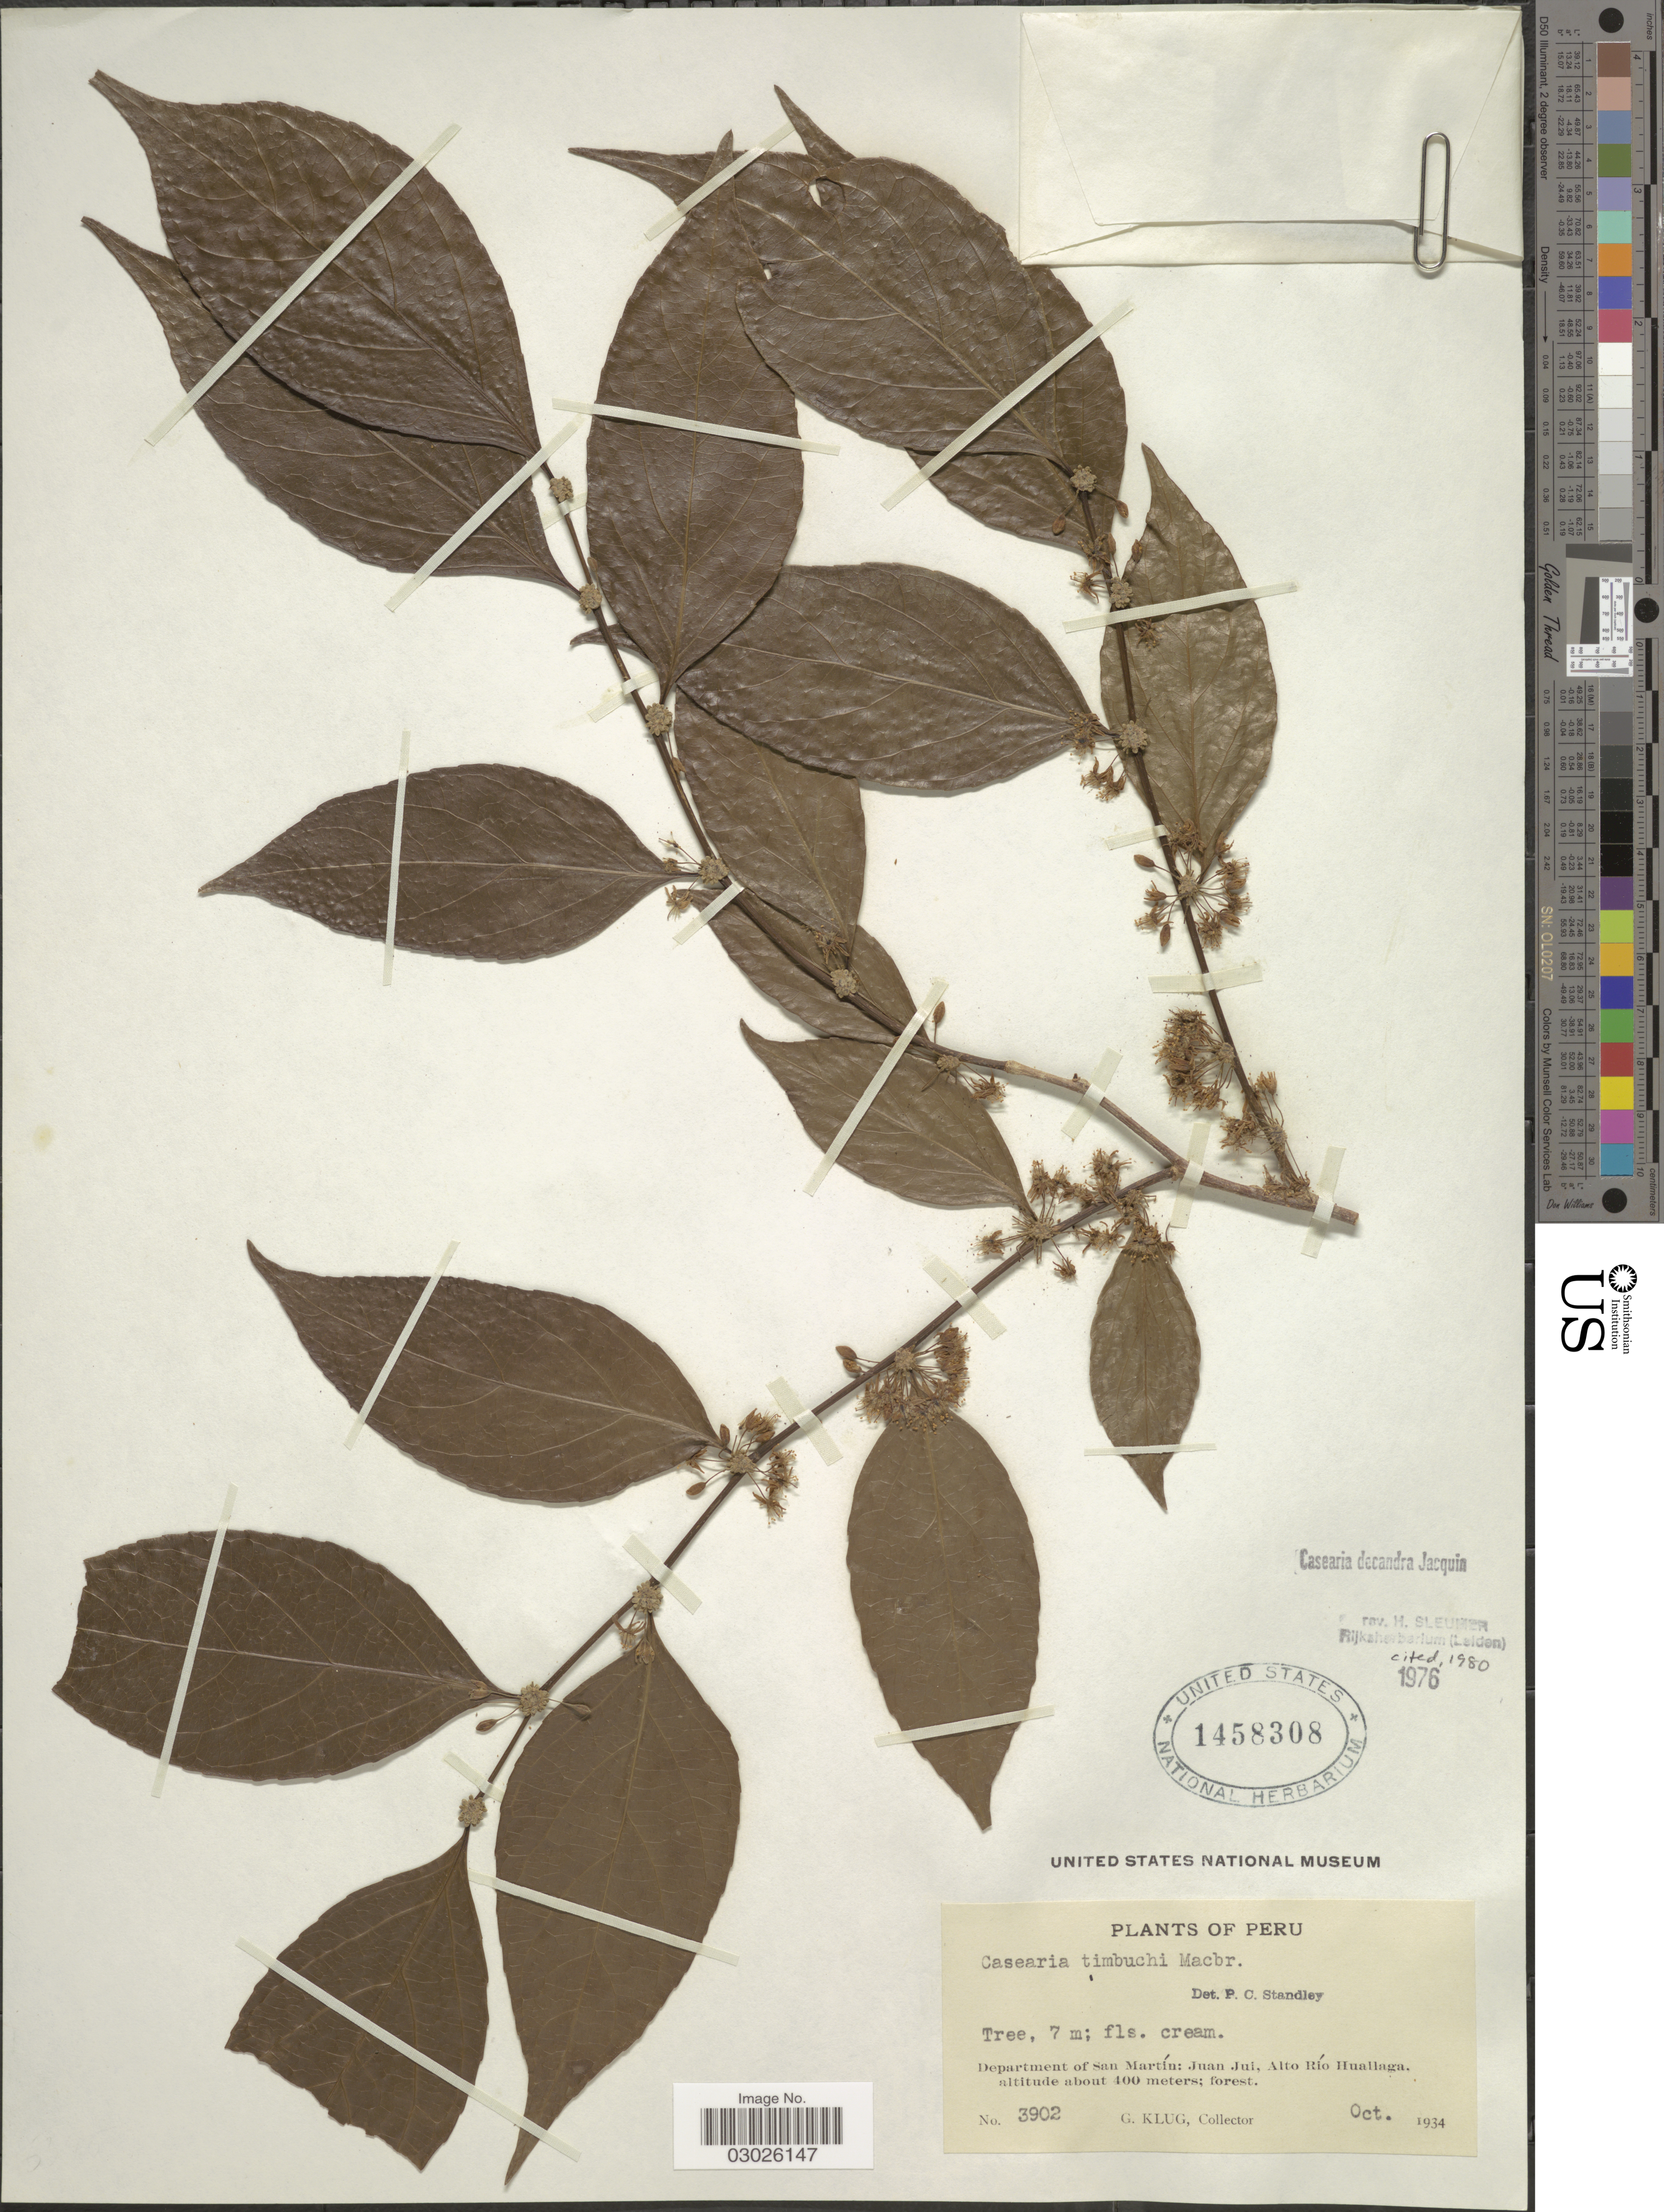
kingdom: Plantae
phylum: Tracheophyta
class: Magnoliopsida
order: Malpighiales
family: Salicaceae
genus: Casearia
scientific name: Casearia decandra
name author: Jacq.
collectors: G. Klug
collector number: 3902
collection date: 1934-10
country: Peru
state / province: San Martín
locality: Department of San Martín: Juan Jui, Alto Río Huallaga.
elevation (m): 400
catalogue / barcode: US 1458308